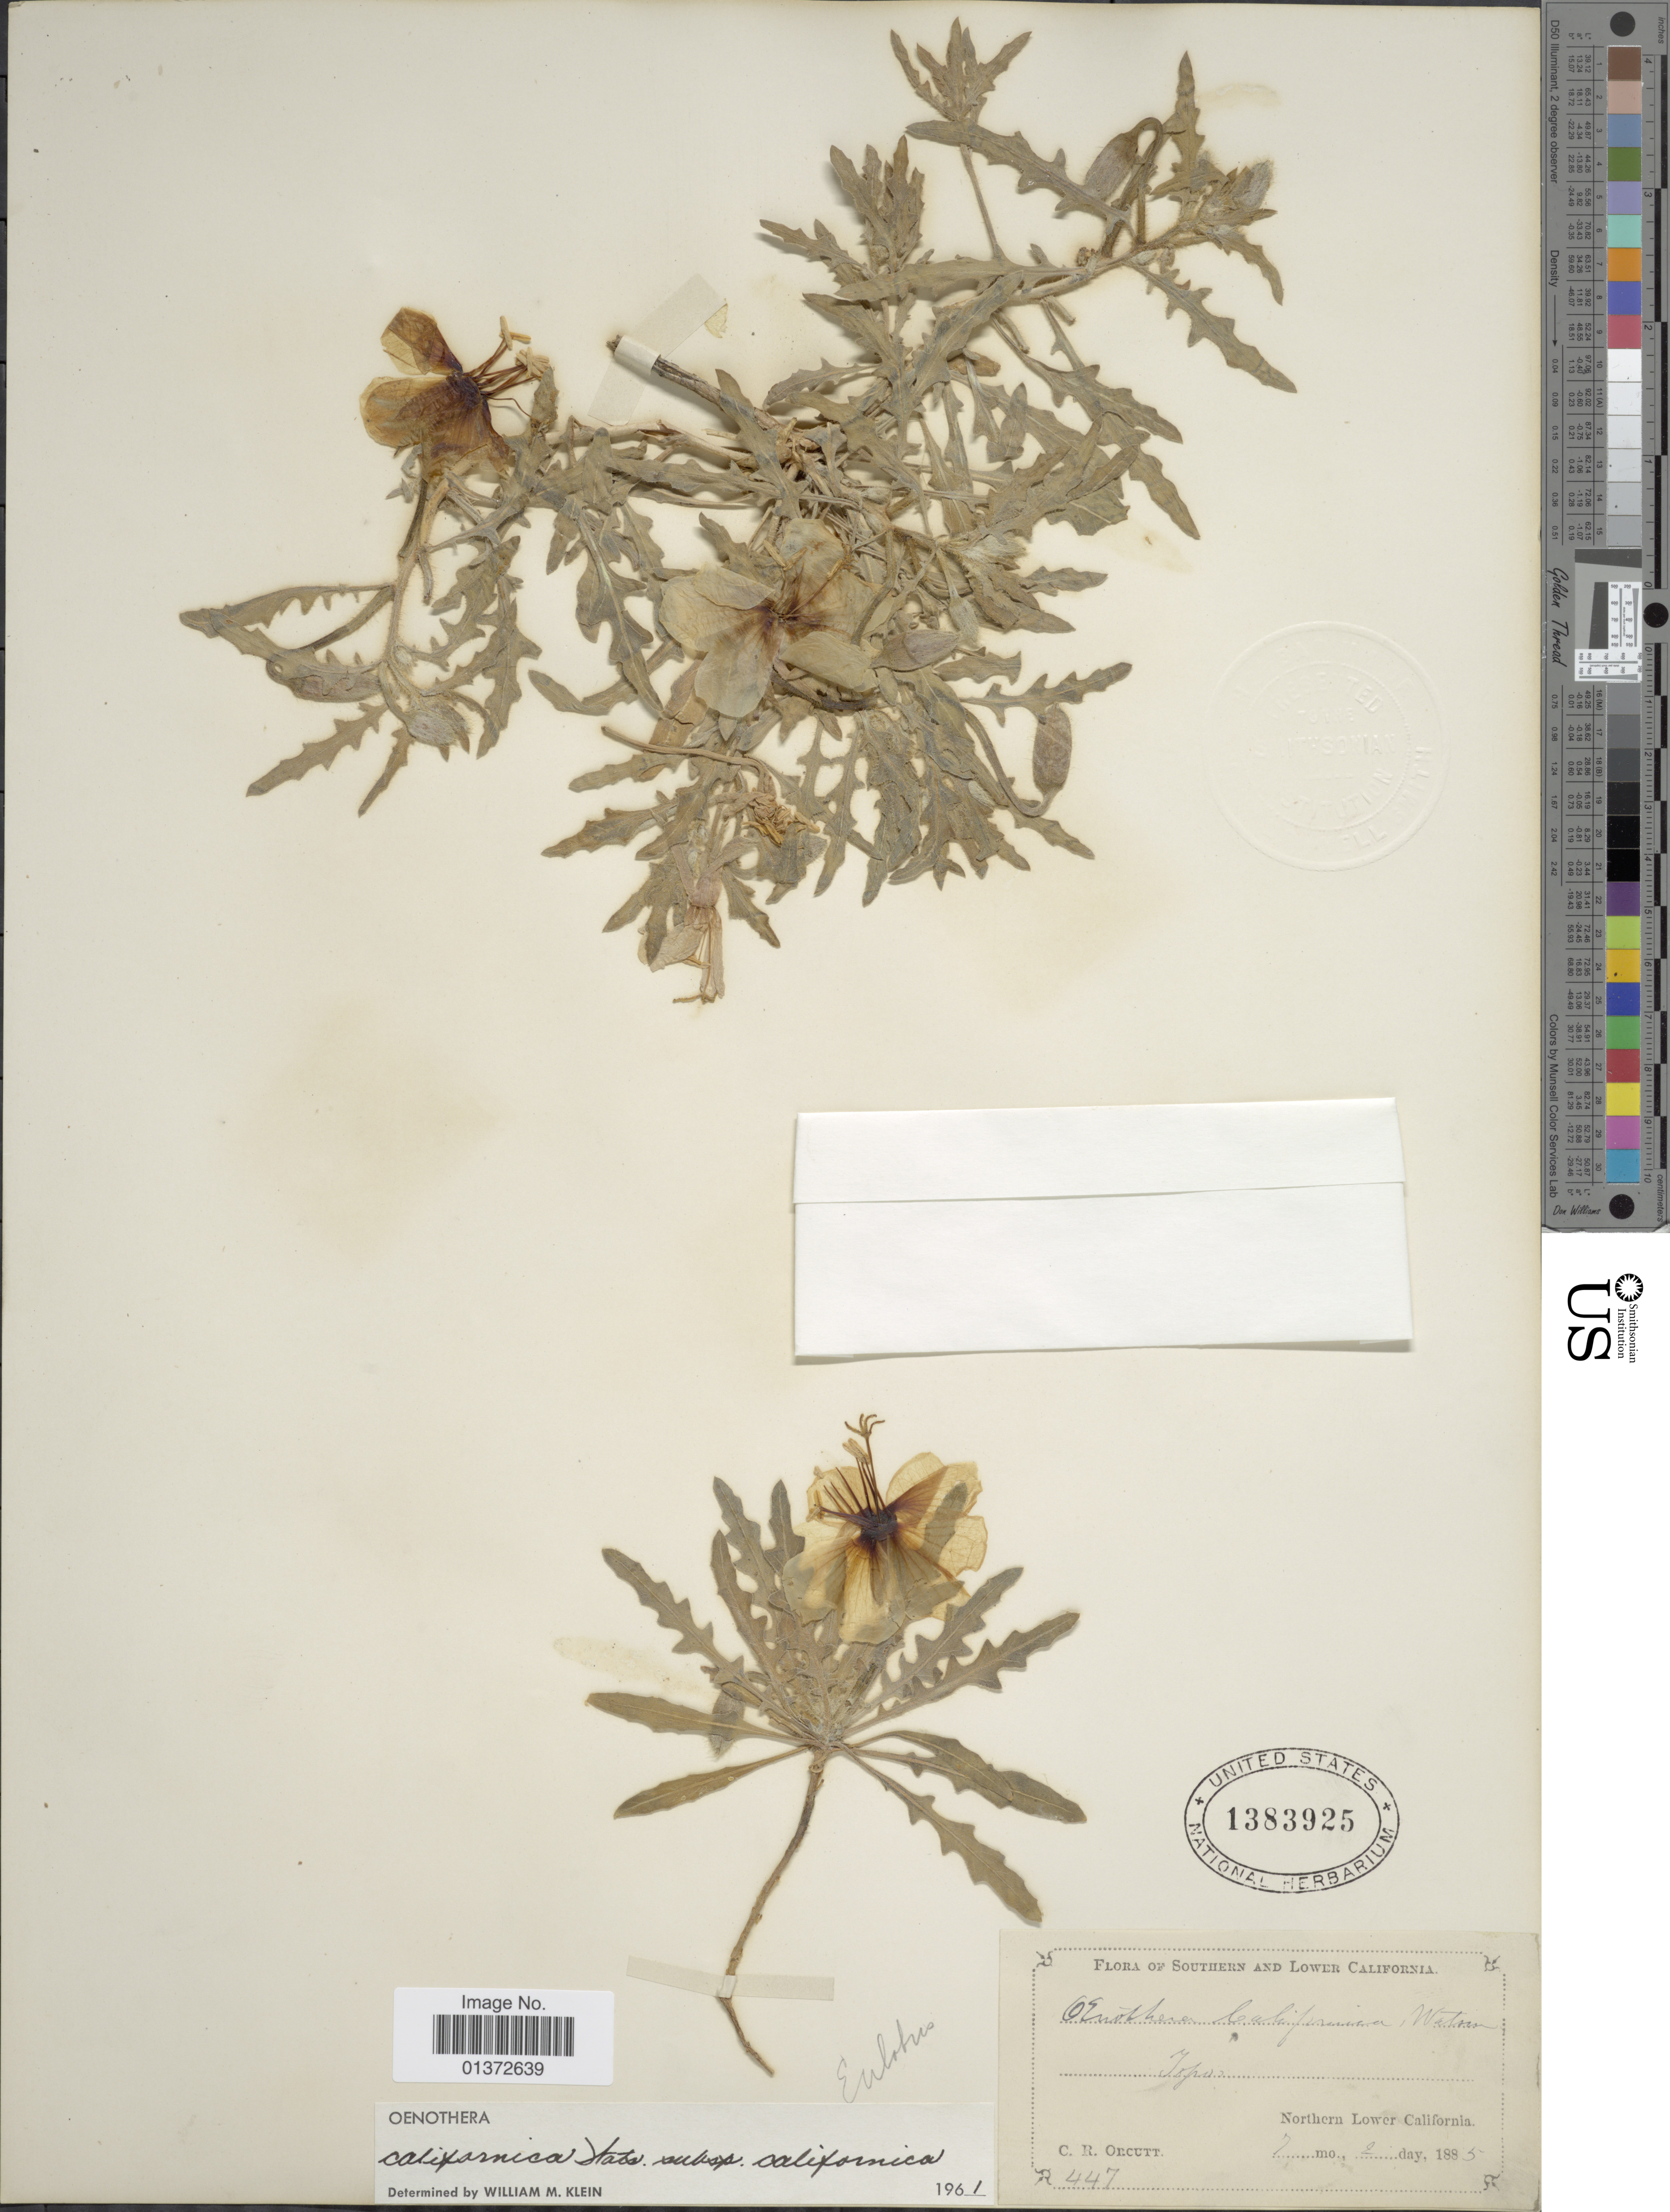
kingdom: Plantae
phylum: Tracheophyta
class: Magnoliopsida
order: Myrtales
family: Onagraceae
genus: Oenothera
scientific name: Oenothera avita subsp. californica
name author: (S. Watson) W.L. Wagner & Gandhi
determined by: Wagner, W. L., (BOT), Smithsonian Institution - National Museum of Natural History (UNITED STATES)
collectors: C. R. Orcutt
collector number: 447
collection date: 1885-07-02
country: Mexico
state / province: Baja California Norte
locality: Topo, Northern Lower California.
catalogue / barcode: US 1383925